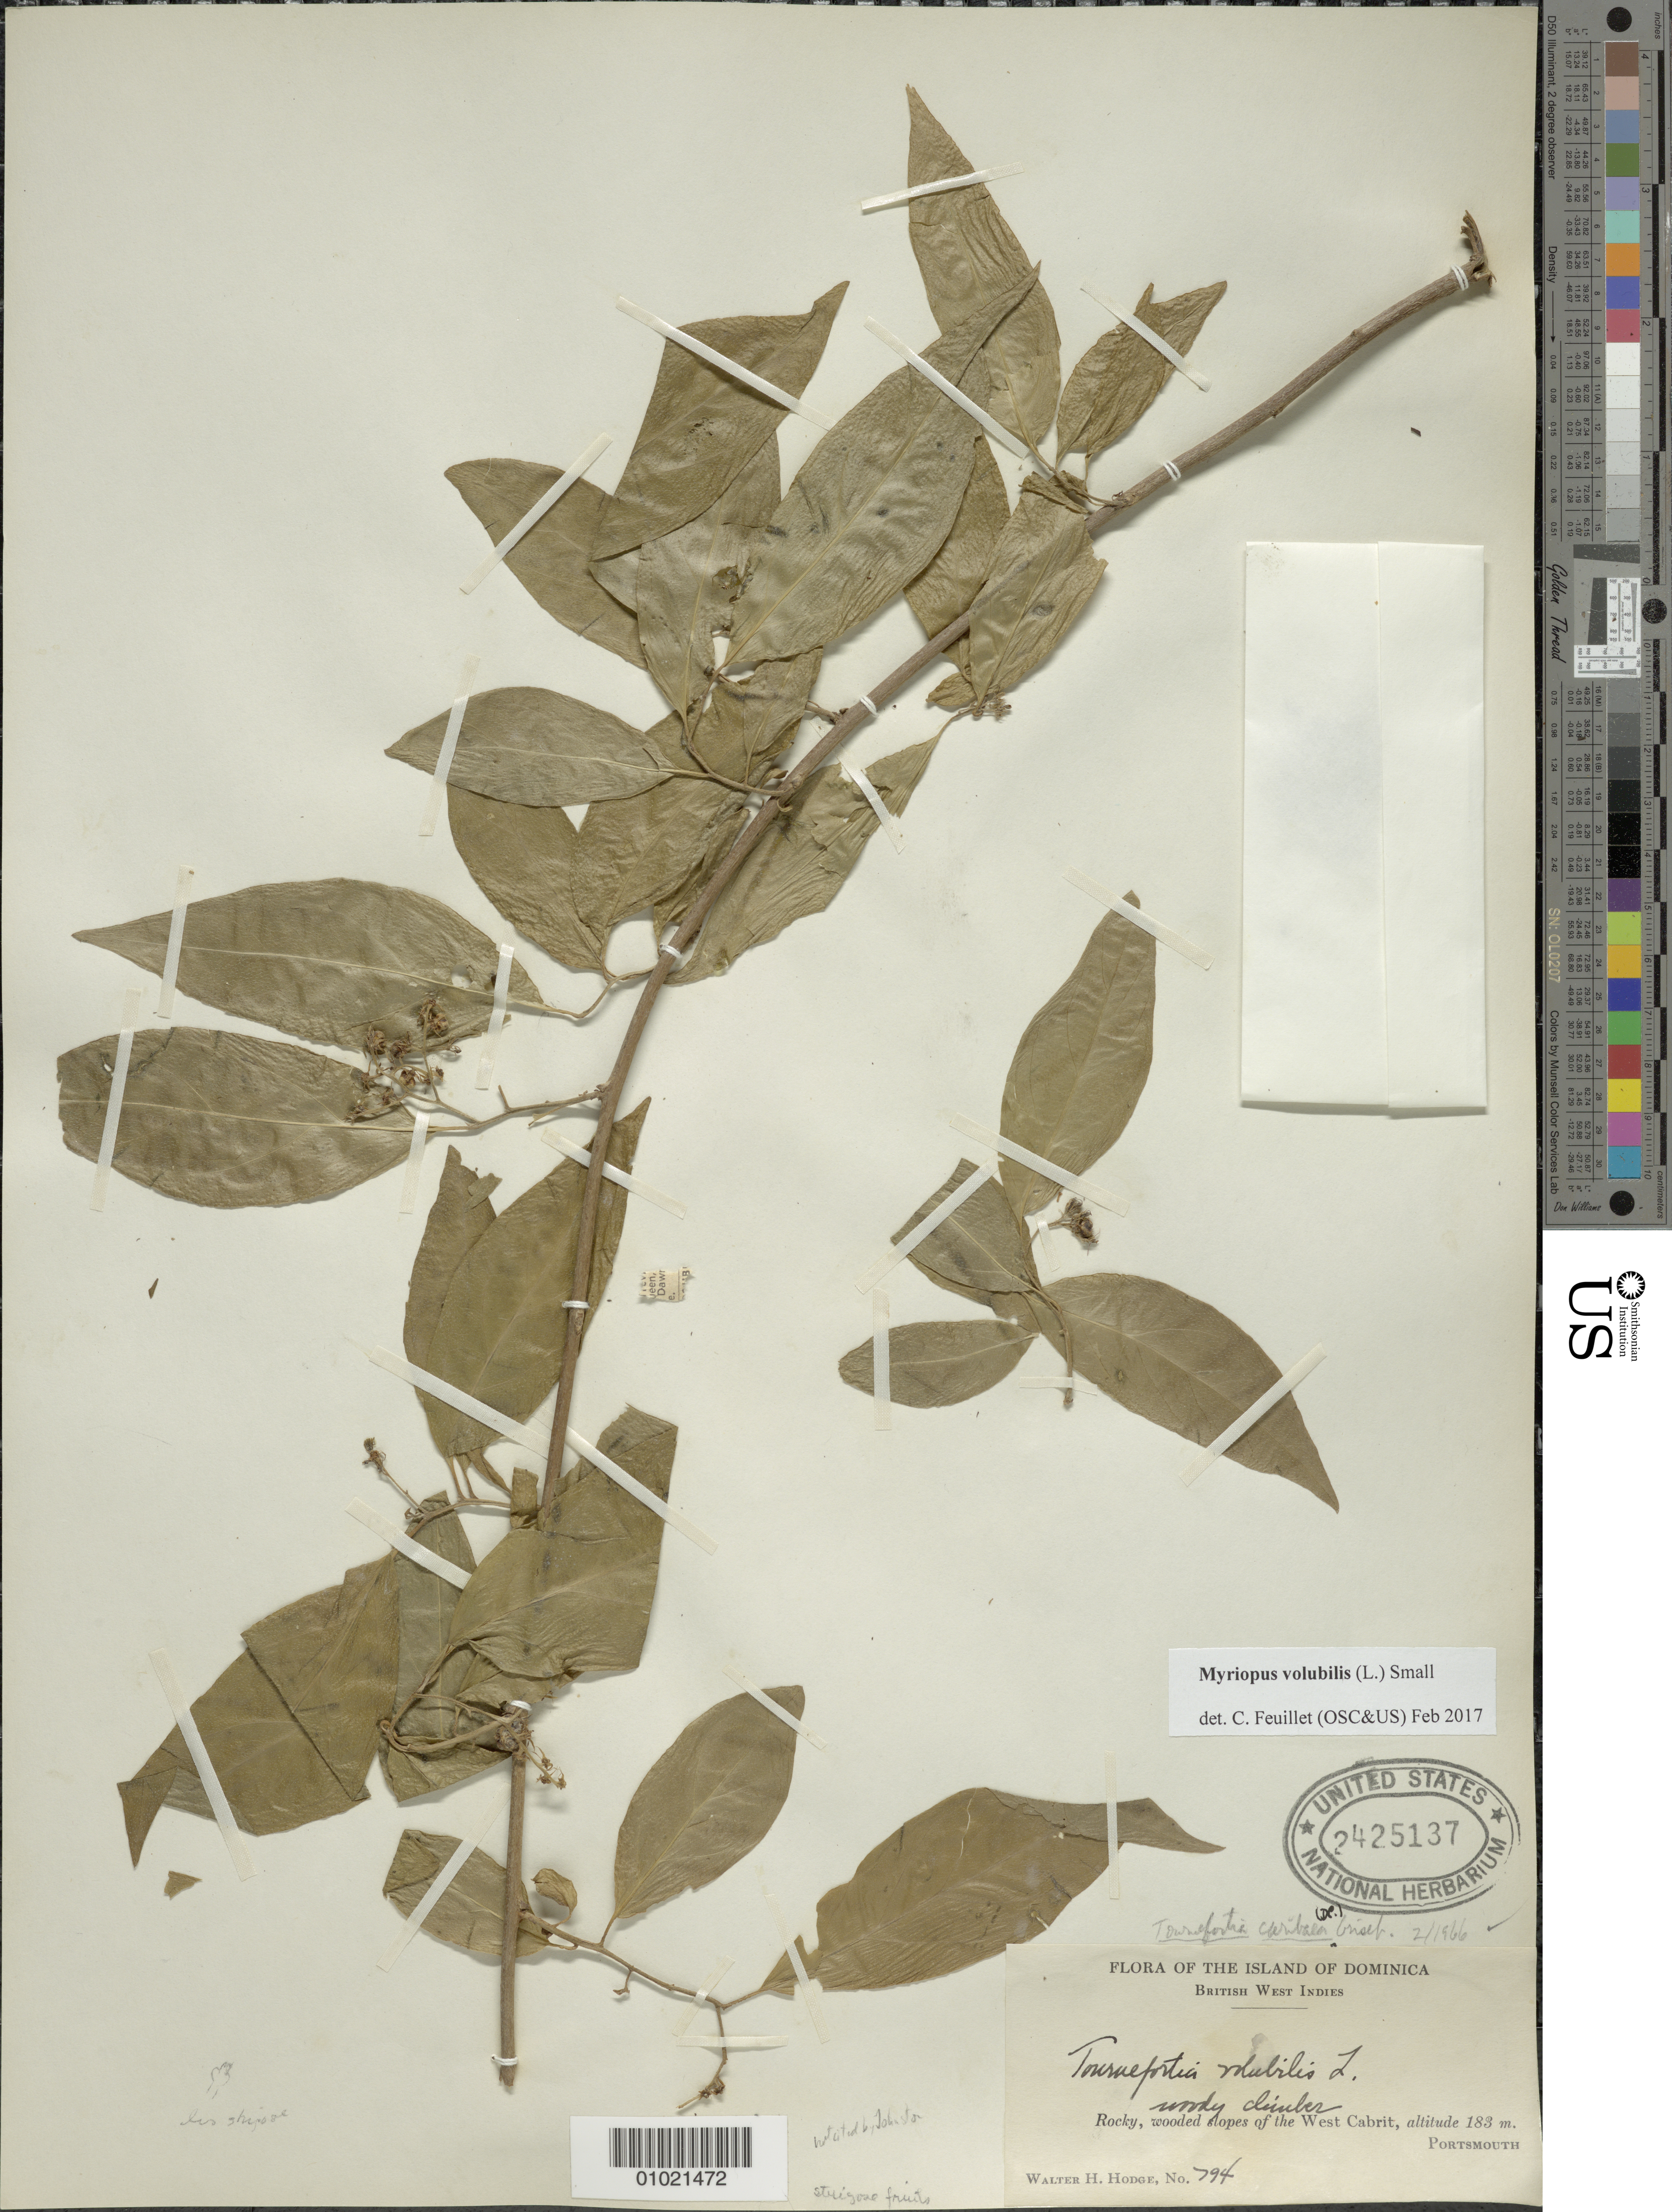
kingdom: Plantae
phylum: Tracheophyta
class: Magnoliopsida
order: Boraginales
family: Heliotropiaceae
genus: Myriopus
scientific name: Myriopus volubilis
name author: (L.) Small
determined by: Feuillet, C.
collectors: W. Hodge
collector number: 794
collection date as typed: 27 Jul 1938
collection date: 1938-07-27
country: Dominica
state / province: St. John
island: Dominica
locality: Rocky, wooded slopes of the West Cabrit.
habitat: Rocky, wooded slopes.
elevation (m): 183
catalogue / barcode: US 2425137